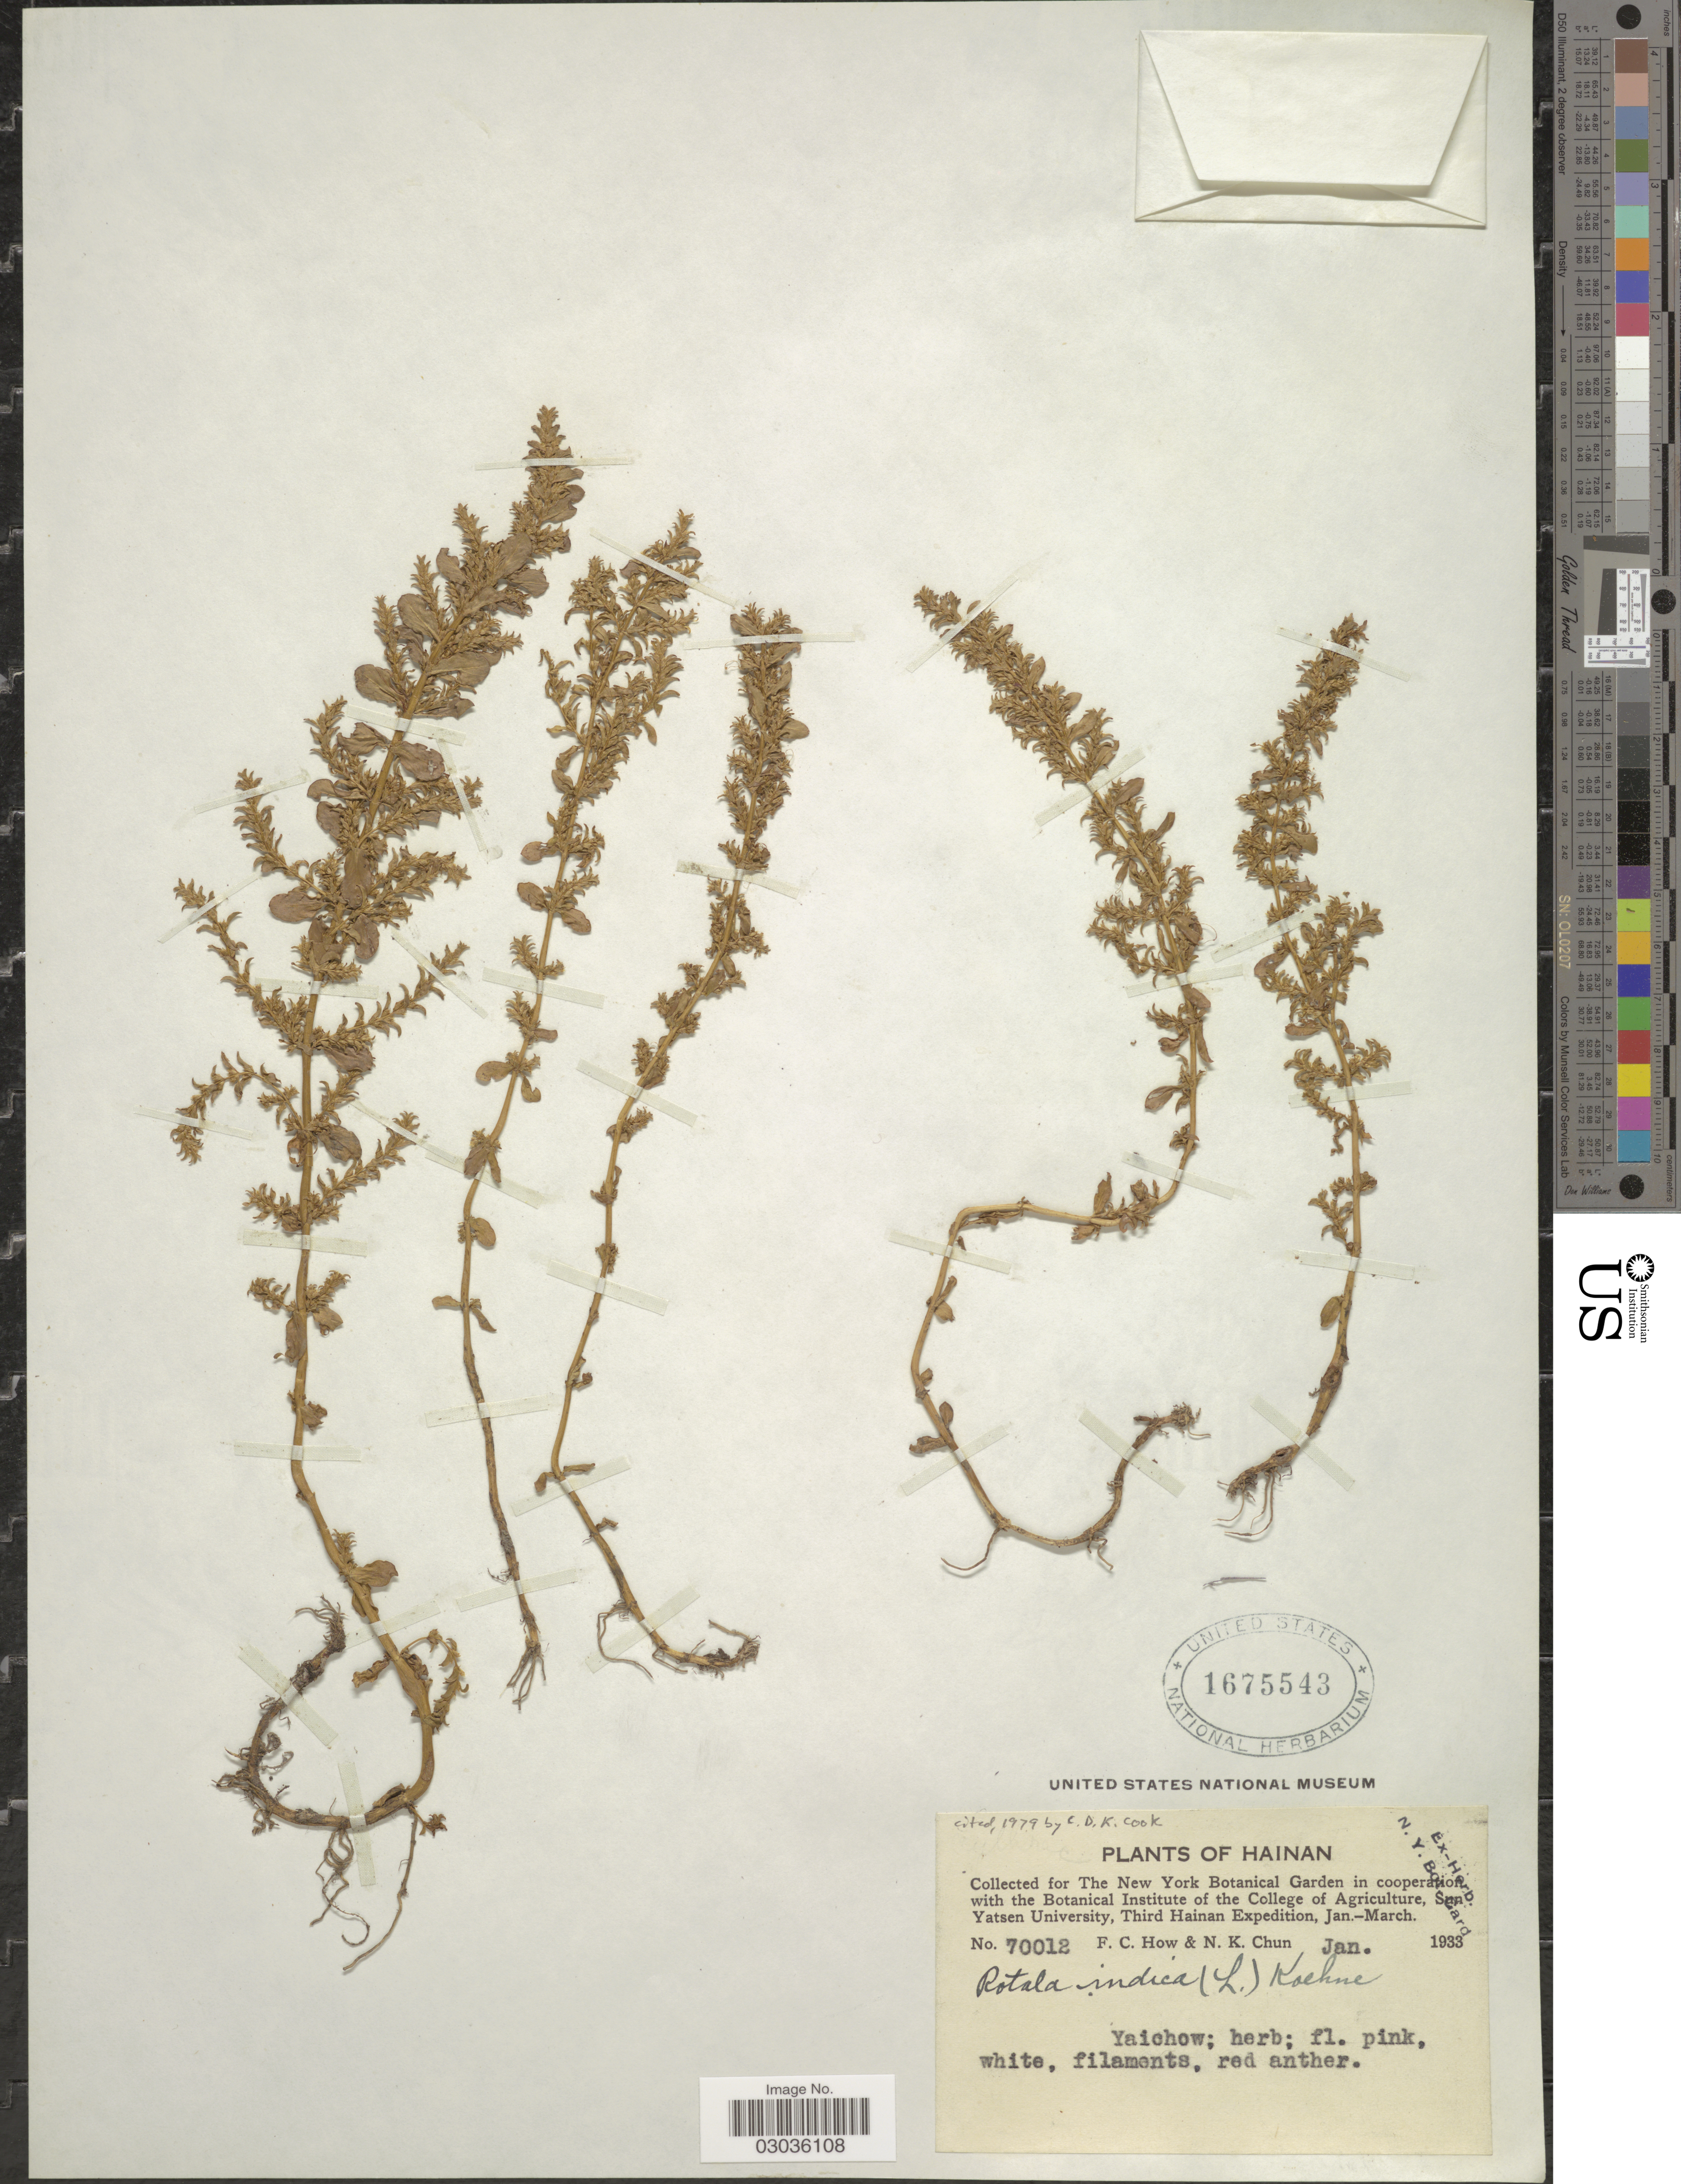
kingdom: Plantae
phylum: Tracheophyta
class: Magnoliopsida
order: Myrtales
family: Lythraceae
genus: Rotala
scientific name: Rotala indica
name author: (L.) Koehne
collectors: F. C. How & N. K. Chun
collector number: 70012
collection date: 1933-01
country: China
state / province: Hainan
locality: Yaichow.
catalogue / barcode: US 1675543